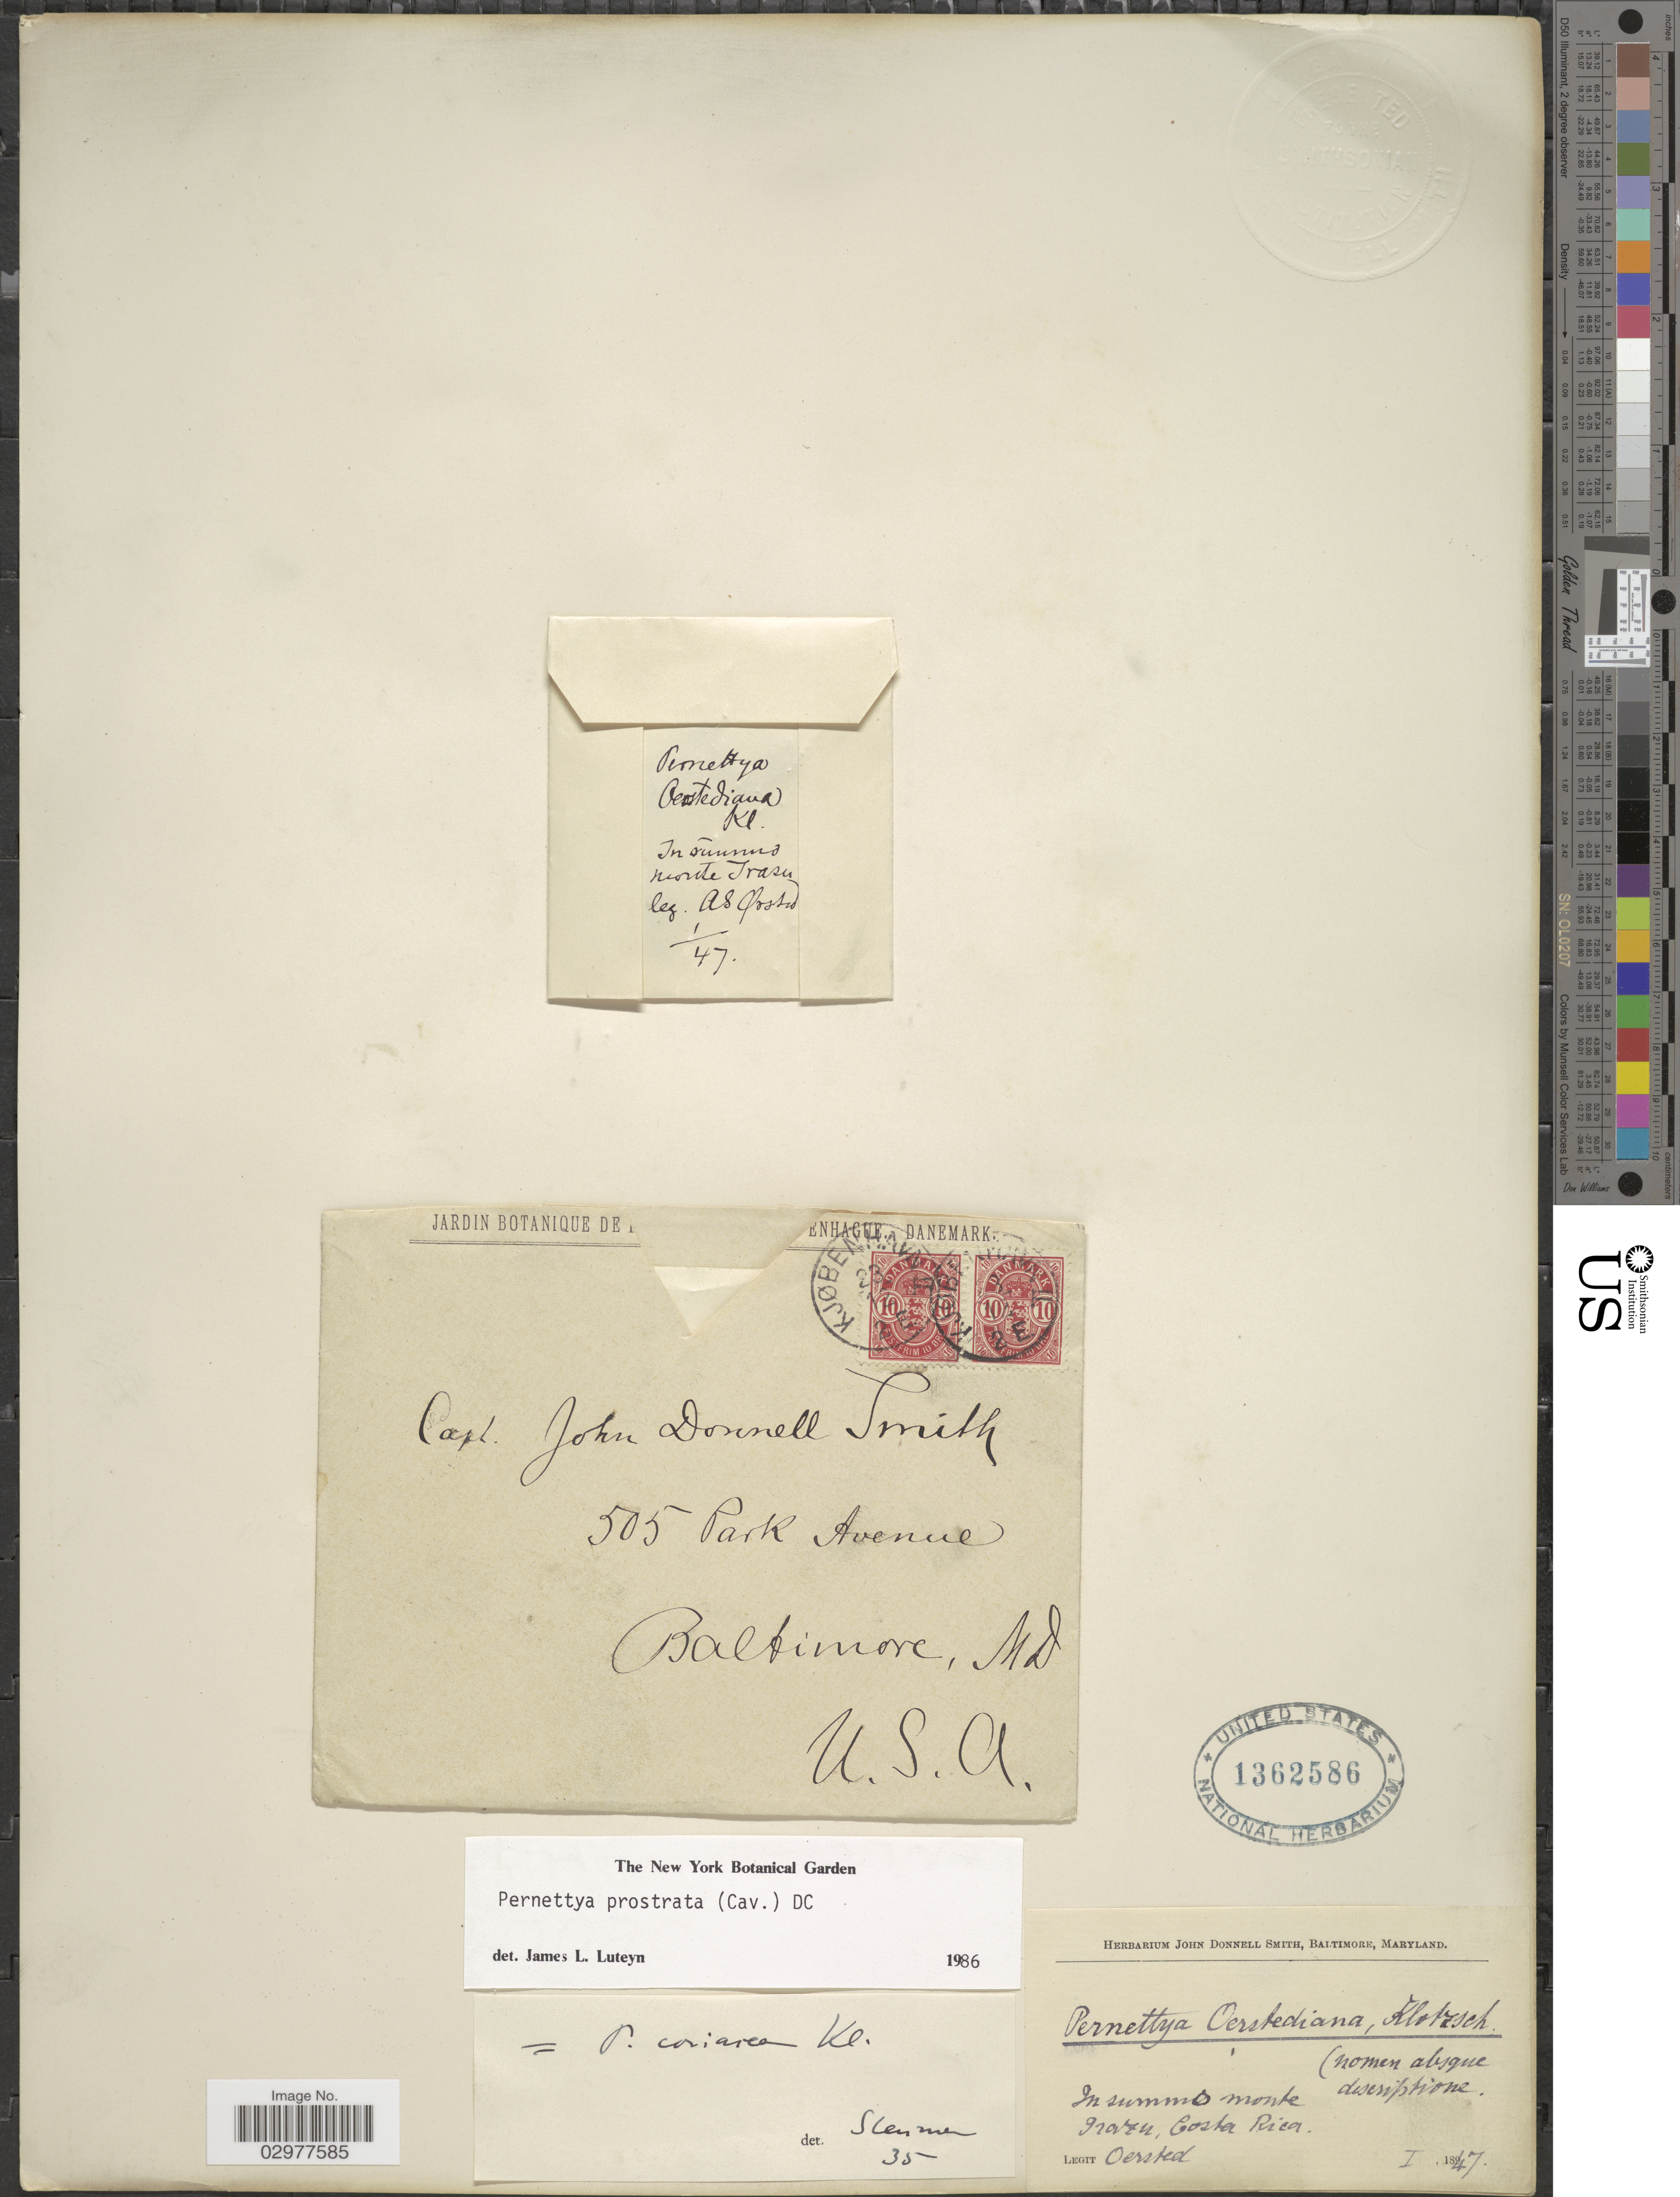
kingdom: Plantae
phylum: Tracheophyta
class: Magnoliopsida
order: Ericales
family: Ericaceae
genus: Pernettya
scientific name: Pernettya prostrata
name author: (Cav.) DC.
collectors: Oersted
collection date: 1847-01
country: Costa Rica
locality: In summo monte Irazu.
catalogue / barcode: US 1362586